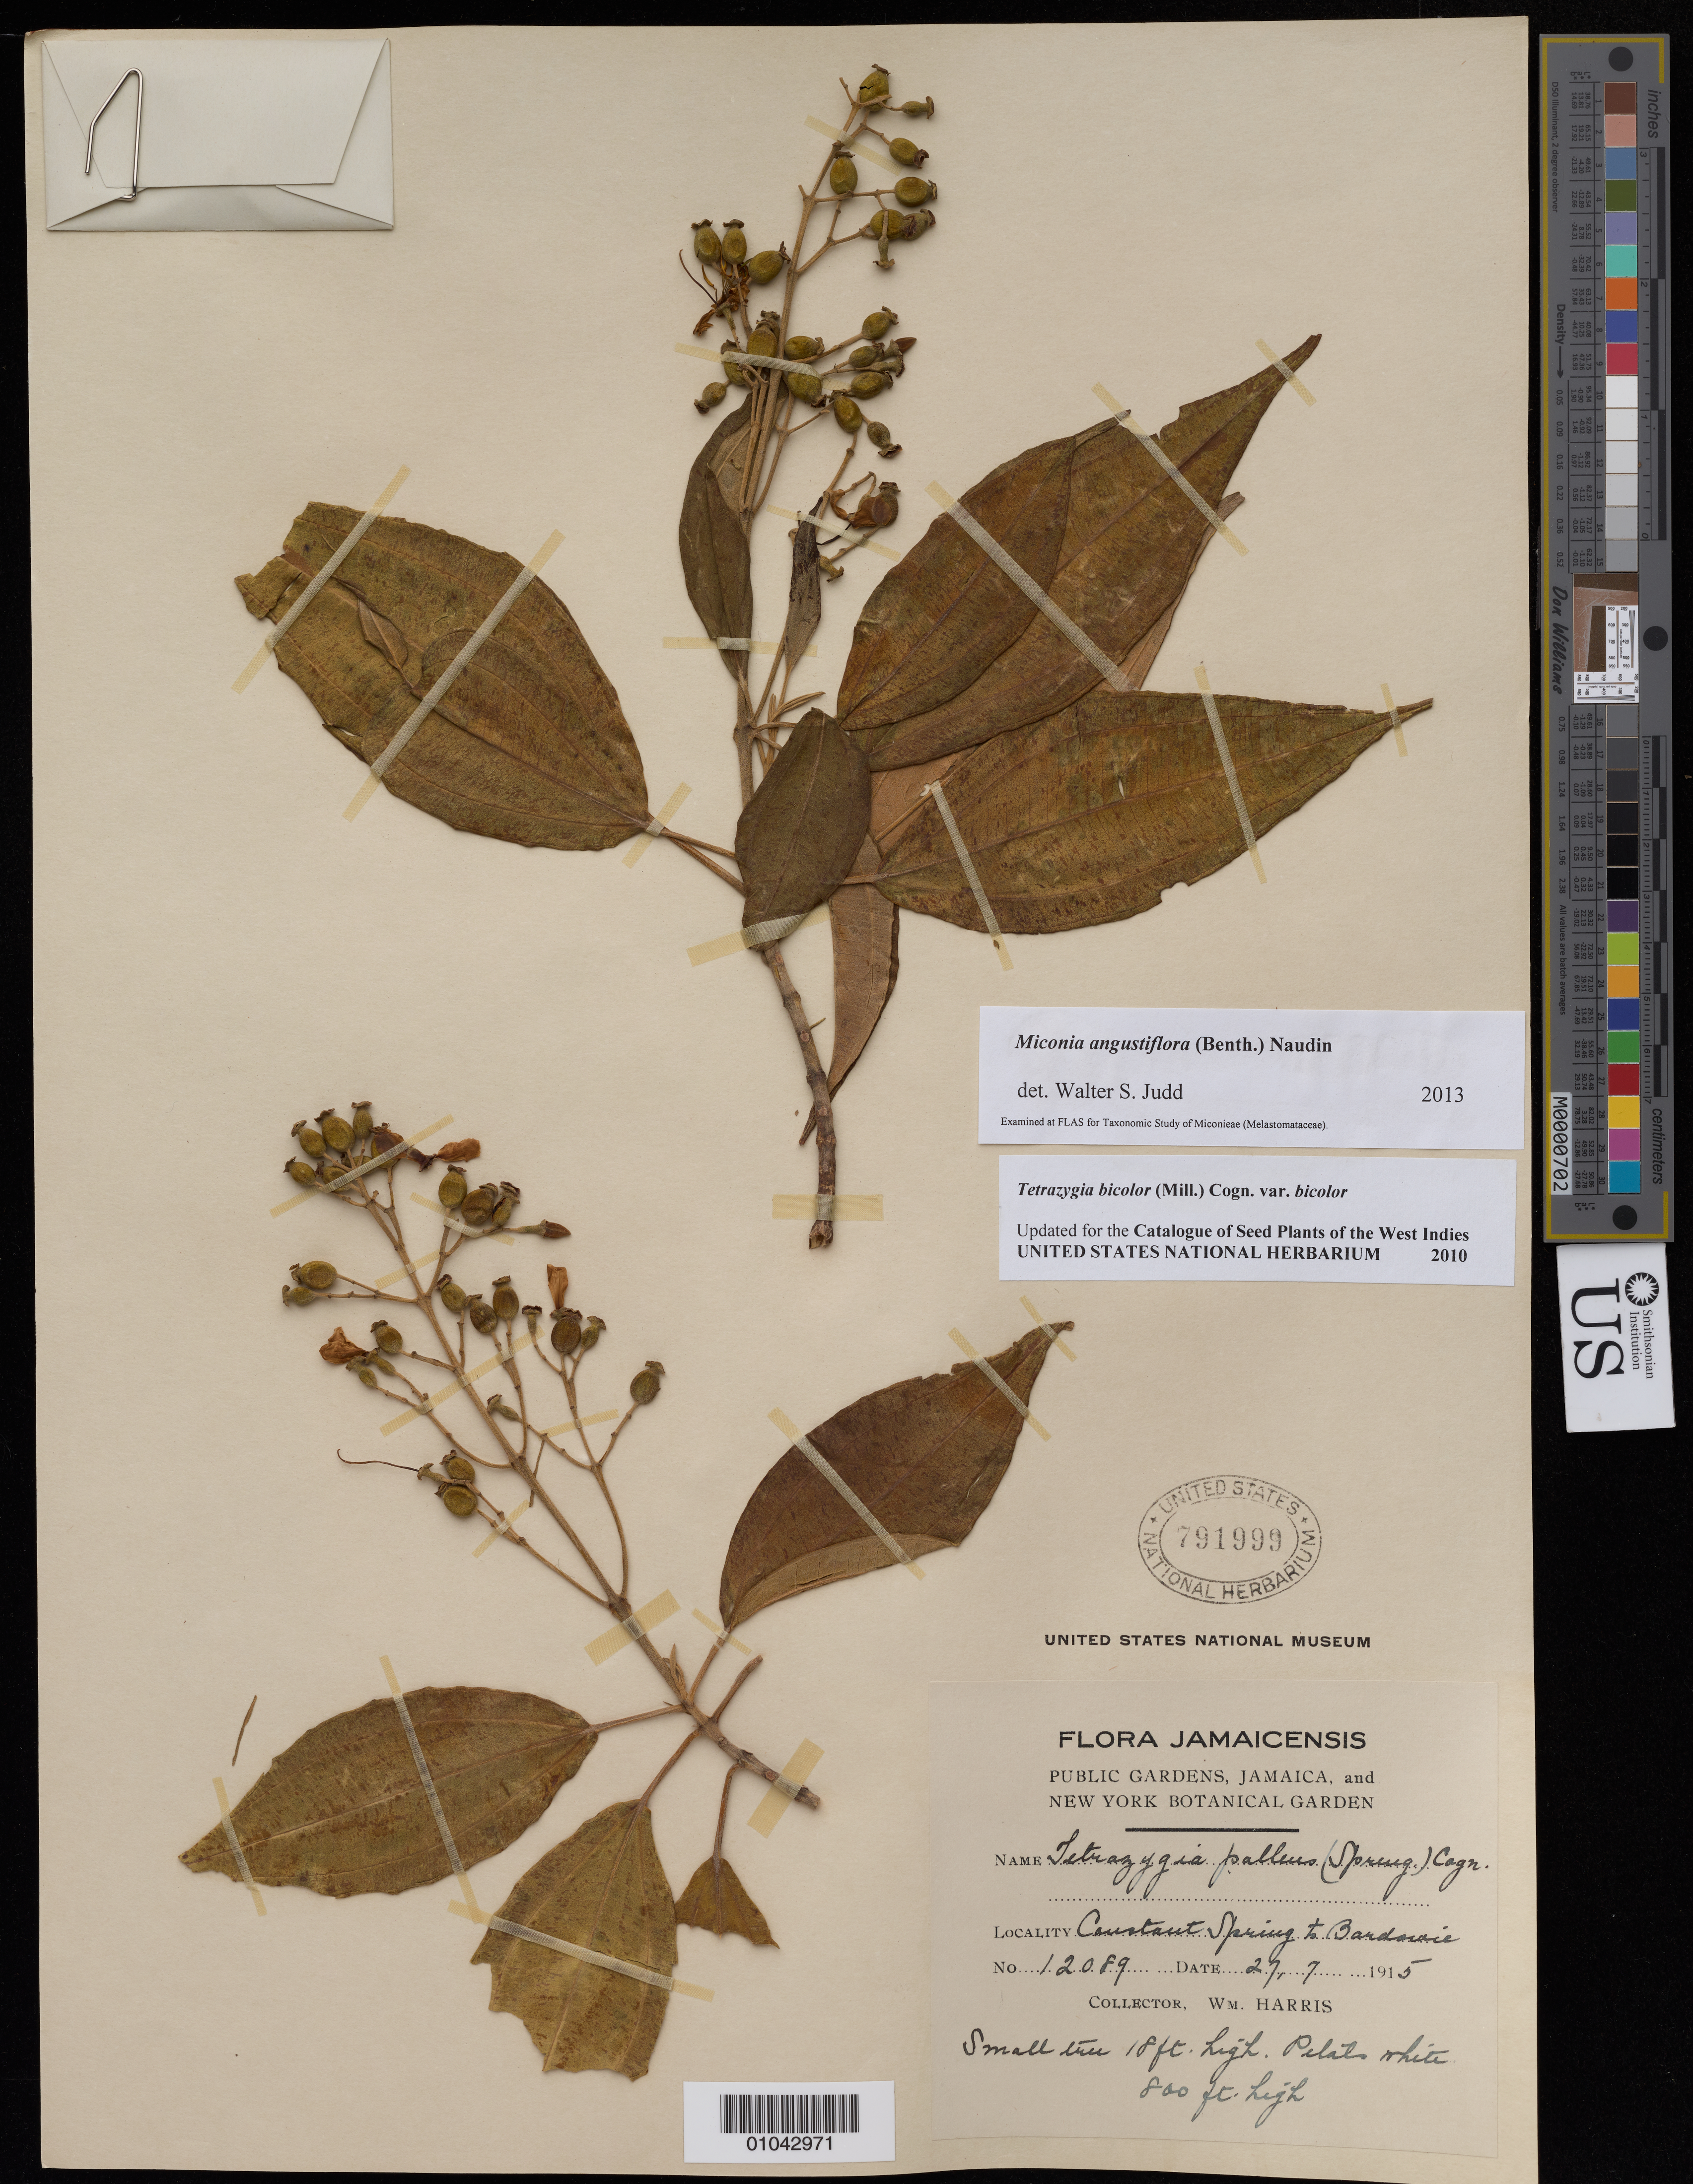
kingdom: Plantae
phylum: Tracheophyta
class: Magnoliopsida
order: Myrtales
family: Melastomataceae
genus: Miconia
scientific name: Miconia angustiflora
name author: (Benth.) Naudin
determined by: Judd, Walter S.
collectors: W. Harris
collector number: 12089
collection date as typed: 27 Jul 1915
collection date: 1915-07-27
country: Jamaica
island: Jamaica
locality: Constant Spring to Barddonie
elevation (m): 244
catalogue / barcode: US 791999